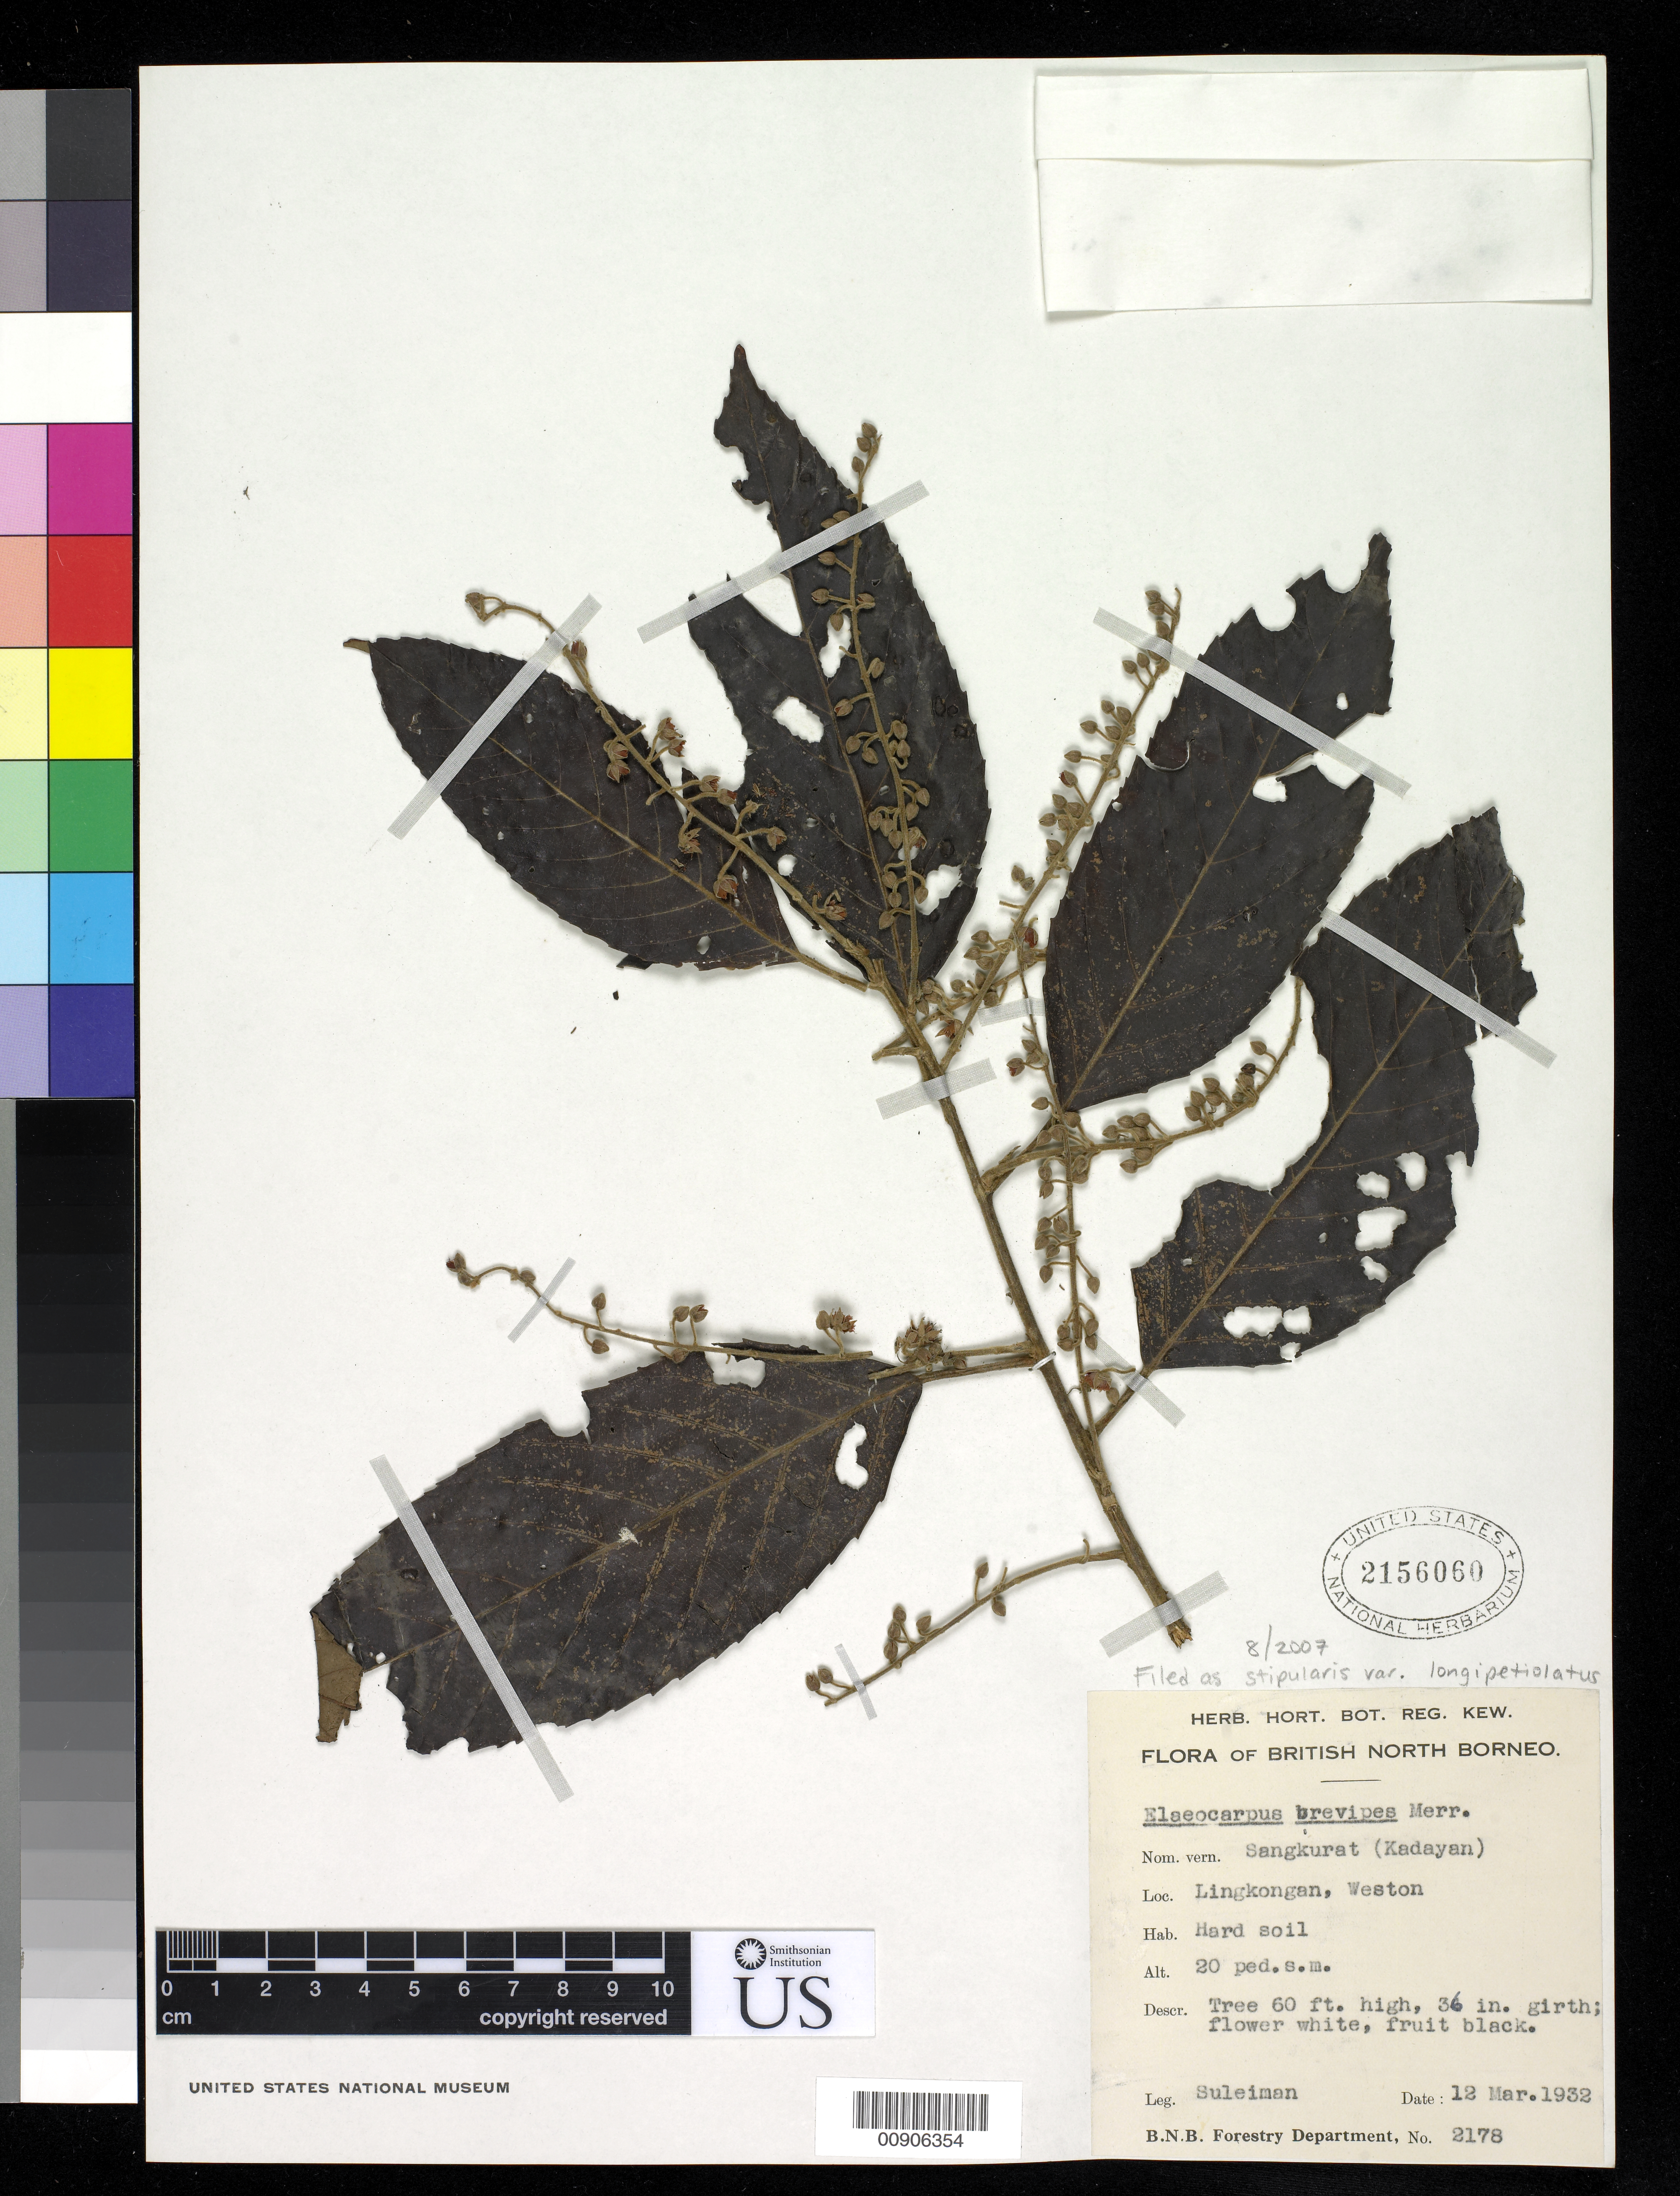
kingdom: Plantae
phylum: Tracheophyta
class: Magnoliopsida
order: Oxalidales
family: Elaeocarpaceae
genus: Elaeocarpus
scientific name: Elaeocarpus stipularis var. longipetiolatus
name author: Merr.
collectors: Suleiman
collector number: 2178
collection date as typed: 12 Mar 1932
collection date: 1932-03-12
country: Indonesia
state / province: Kalimantan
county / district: Kalimantan Barat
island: Borneo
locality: Lingkongan, Weston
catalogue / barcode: US 2156060